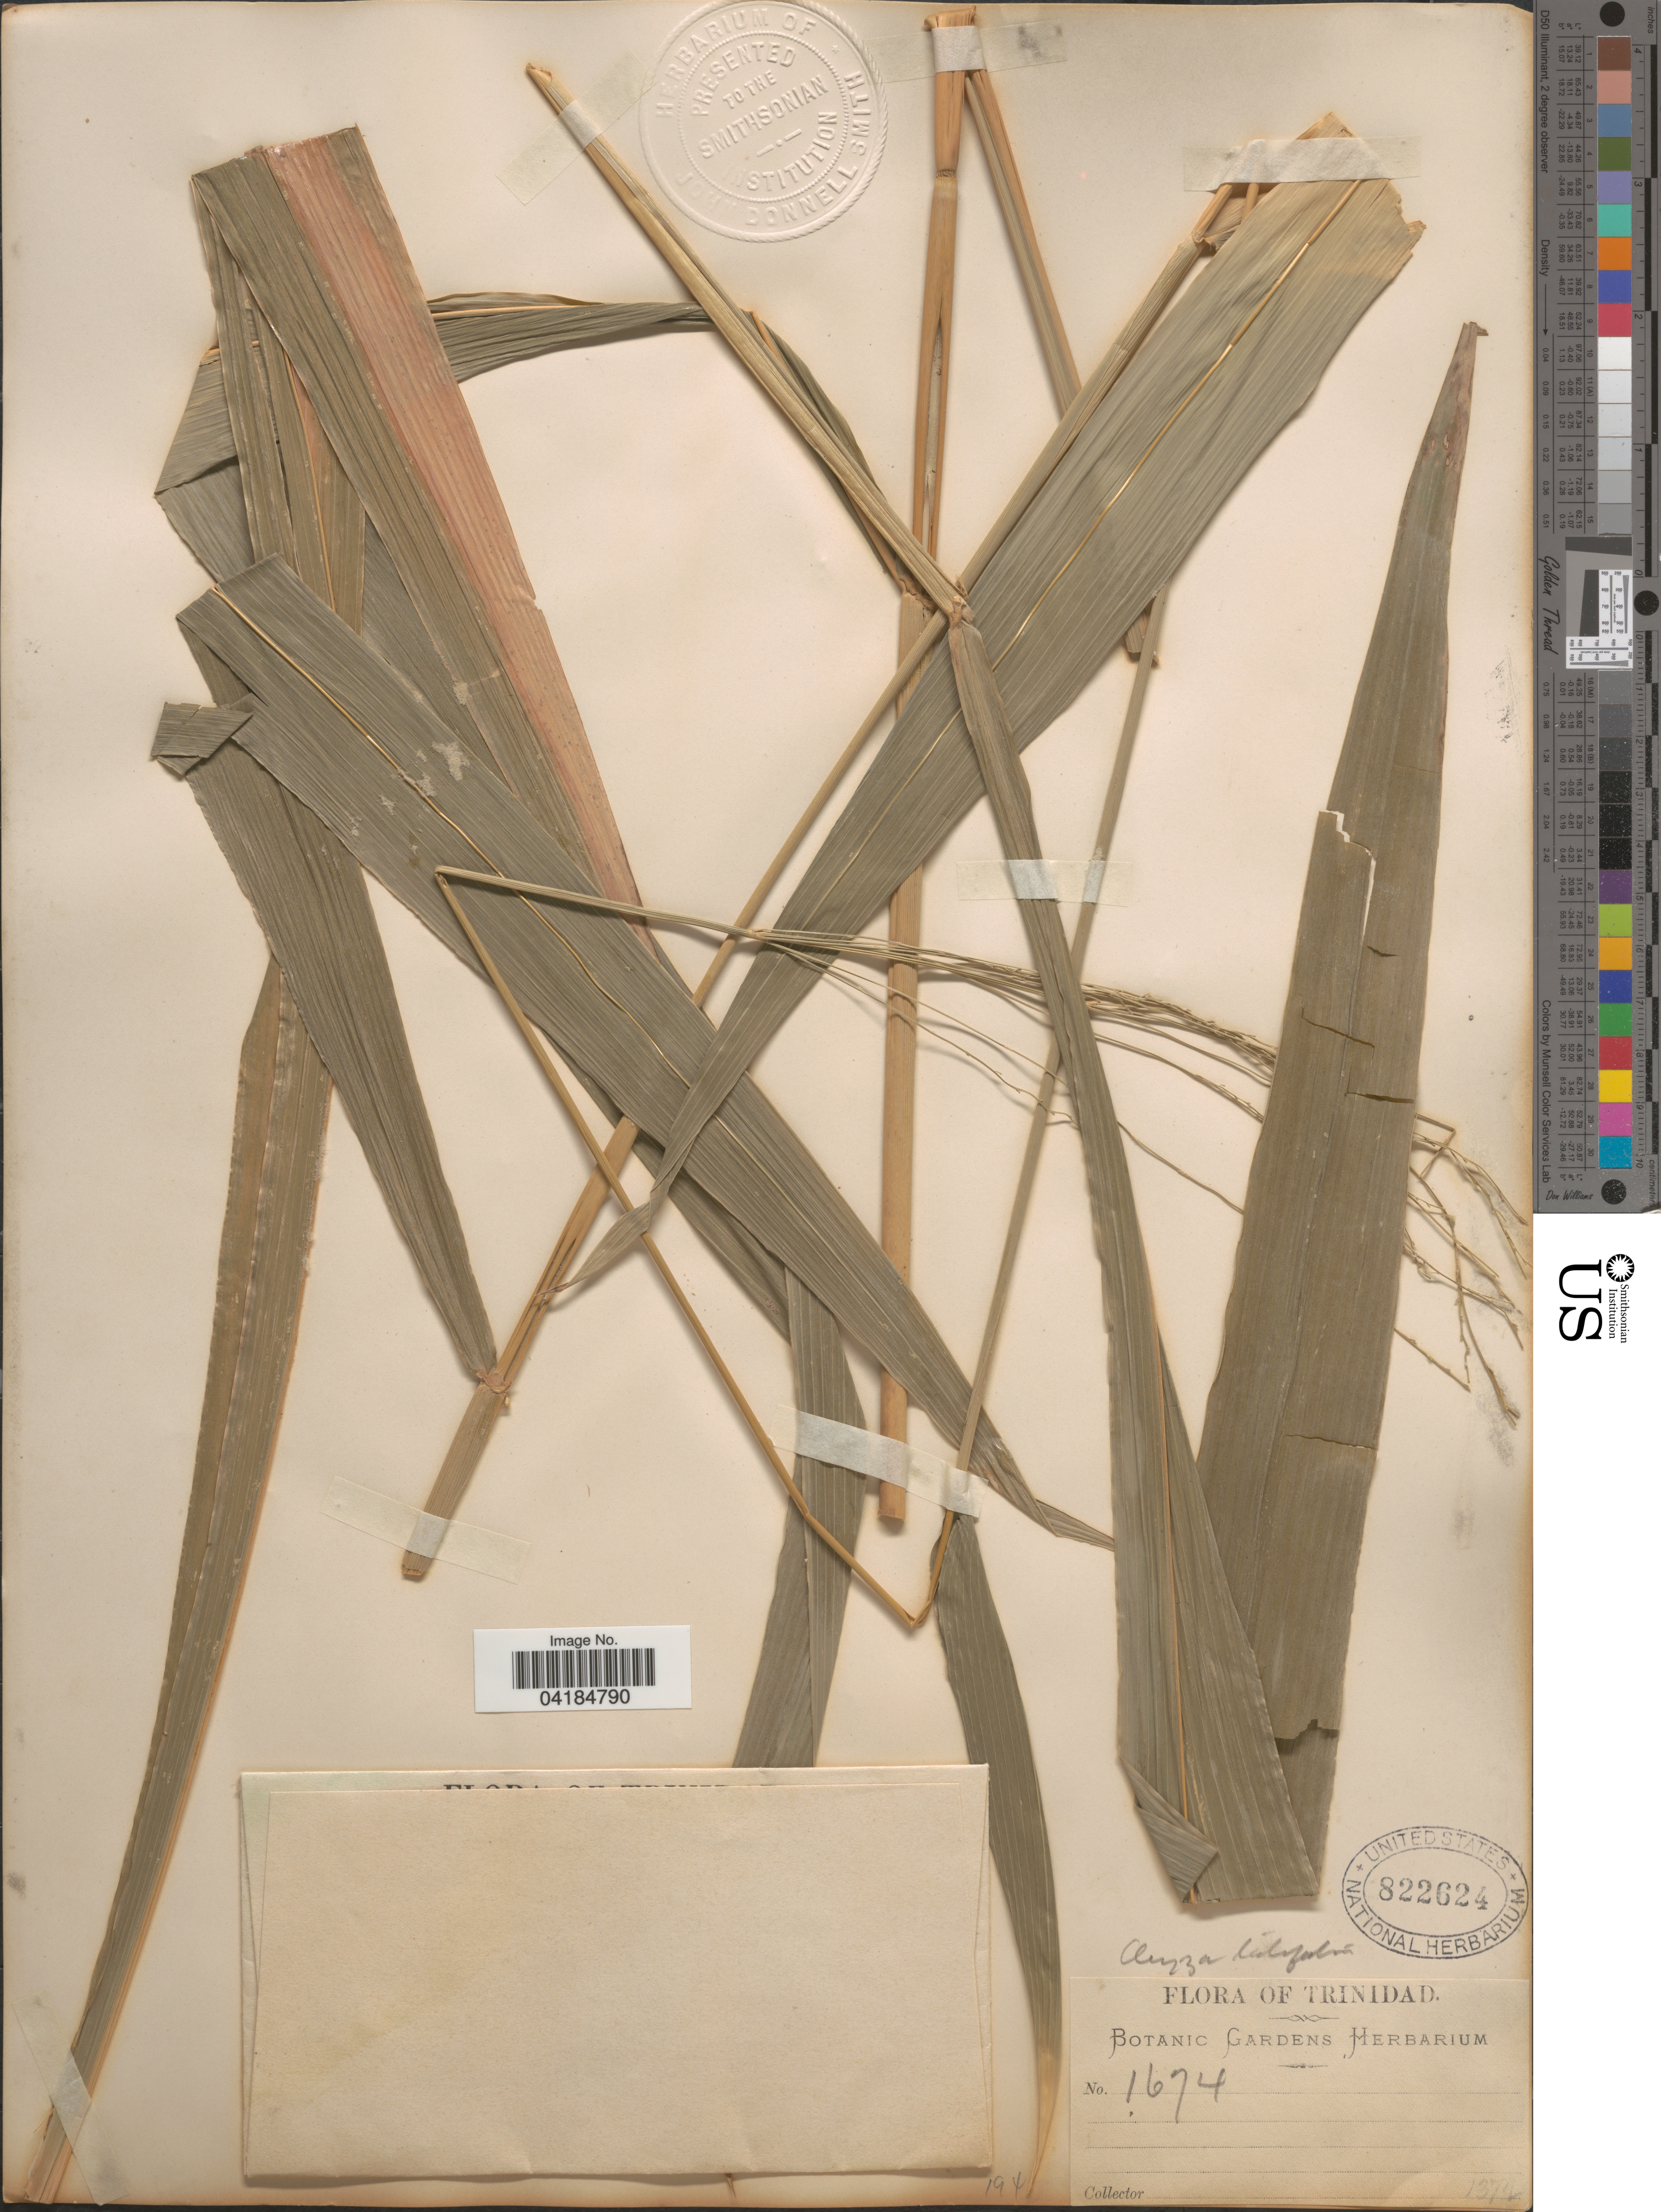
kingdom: Plantae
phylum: Tracheophyta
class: Liliopsida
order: Poales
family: Poaceae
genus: Oryza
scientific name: Oryza latifolia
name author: Desv.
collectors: Botanic Gardens Herbarium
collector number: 1674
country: Trinidad and Tobago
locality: Trinidad.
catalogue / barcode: US 822624